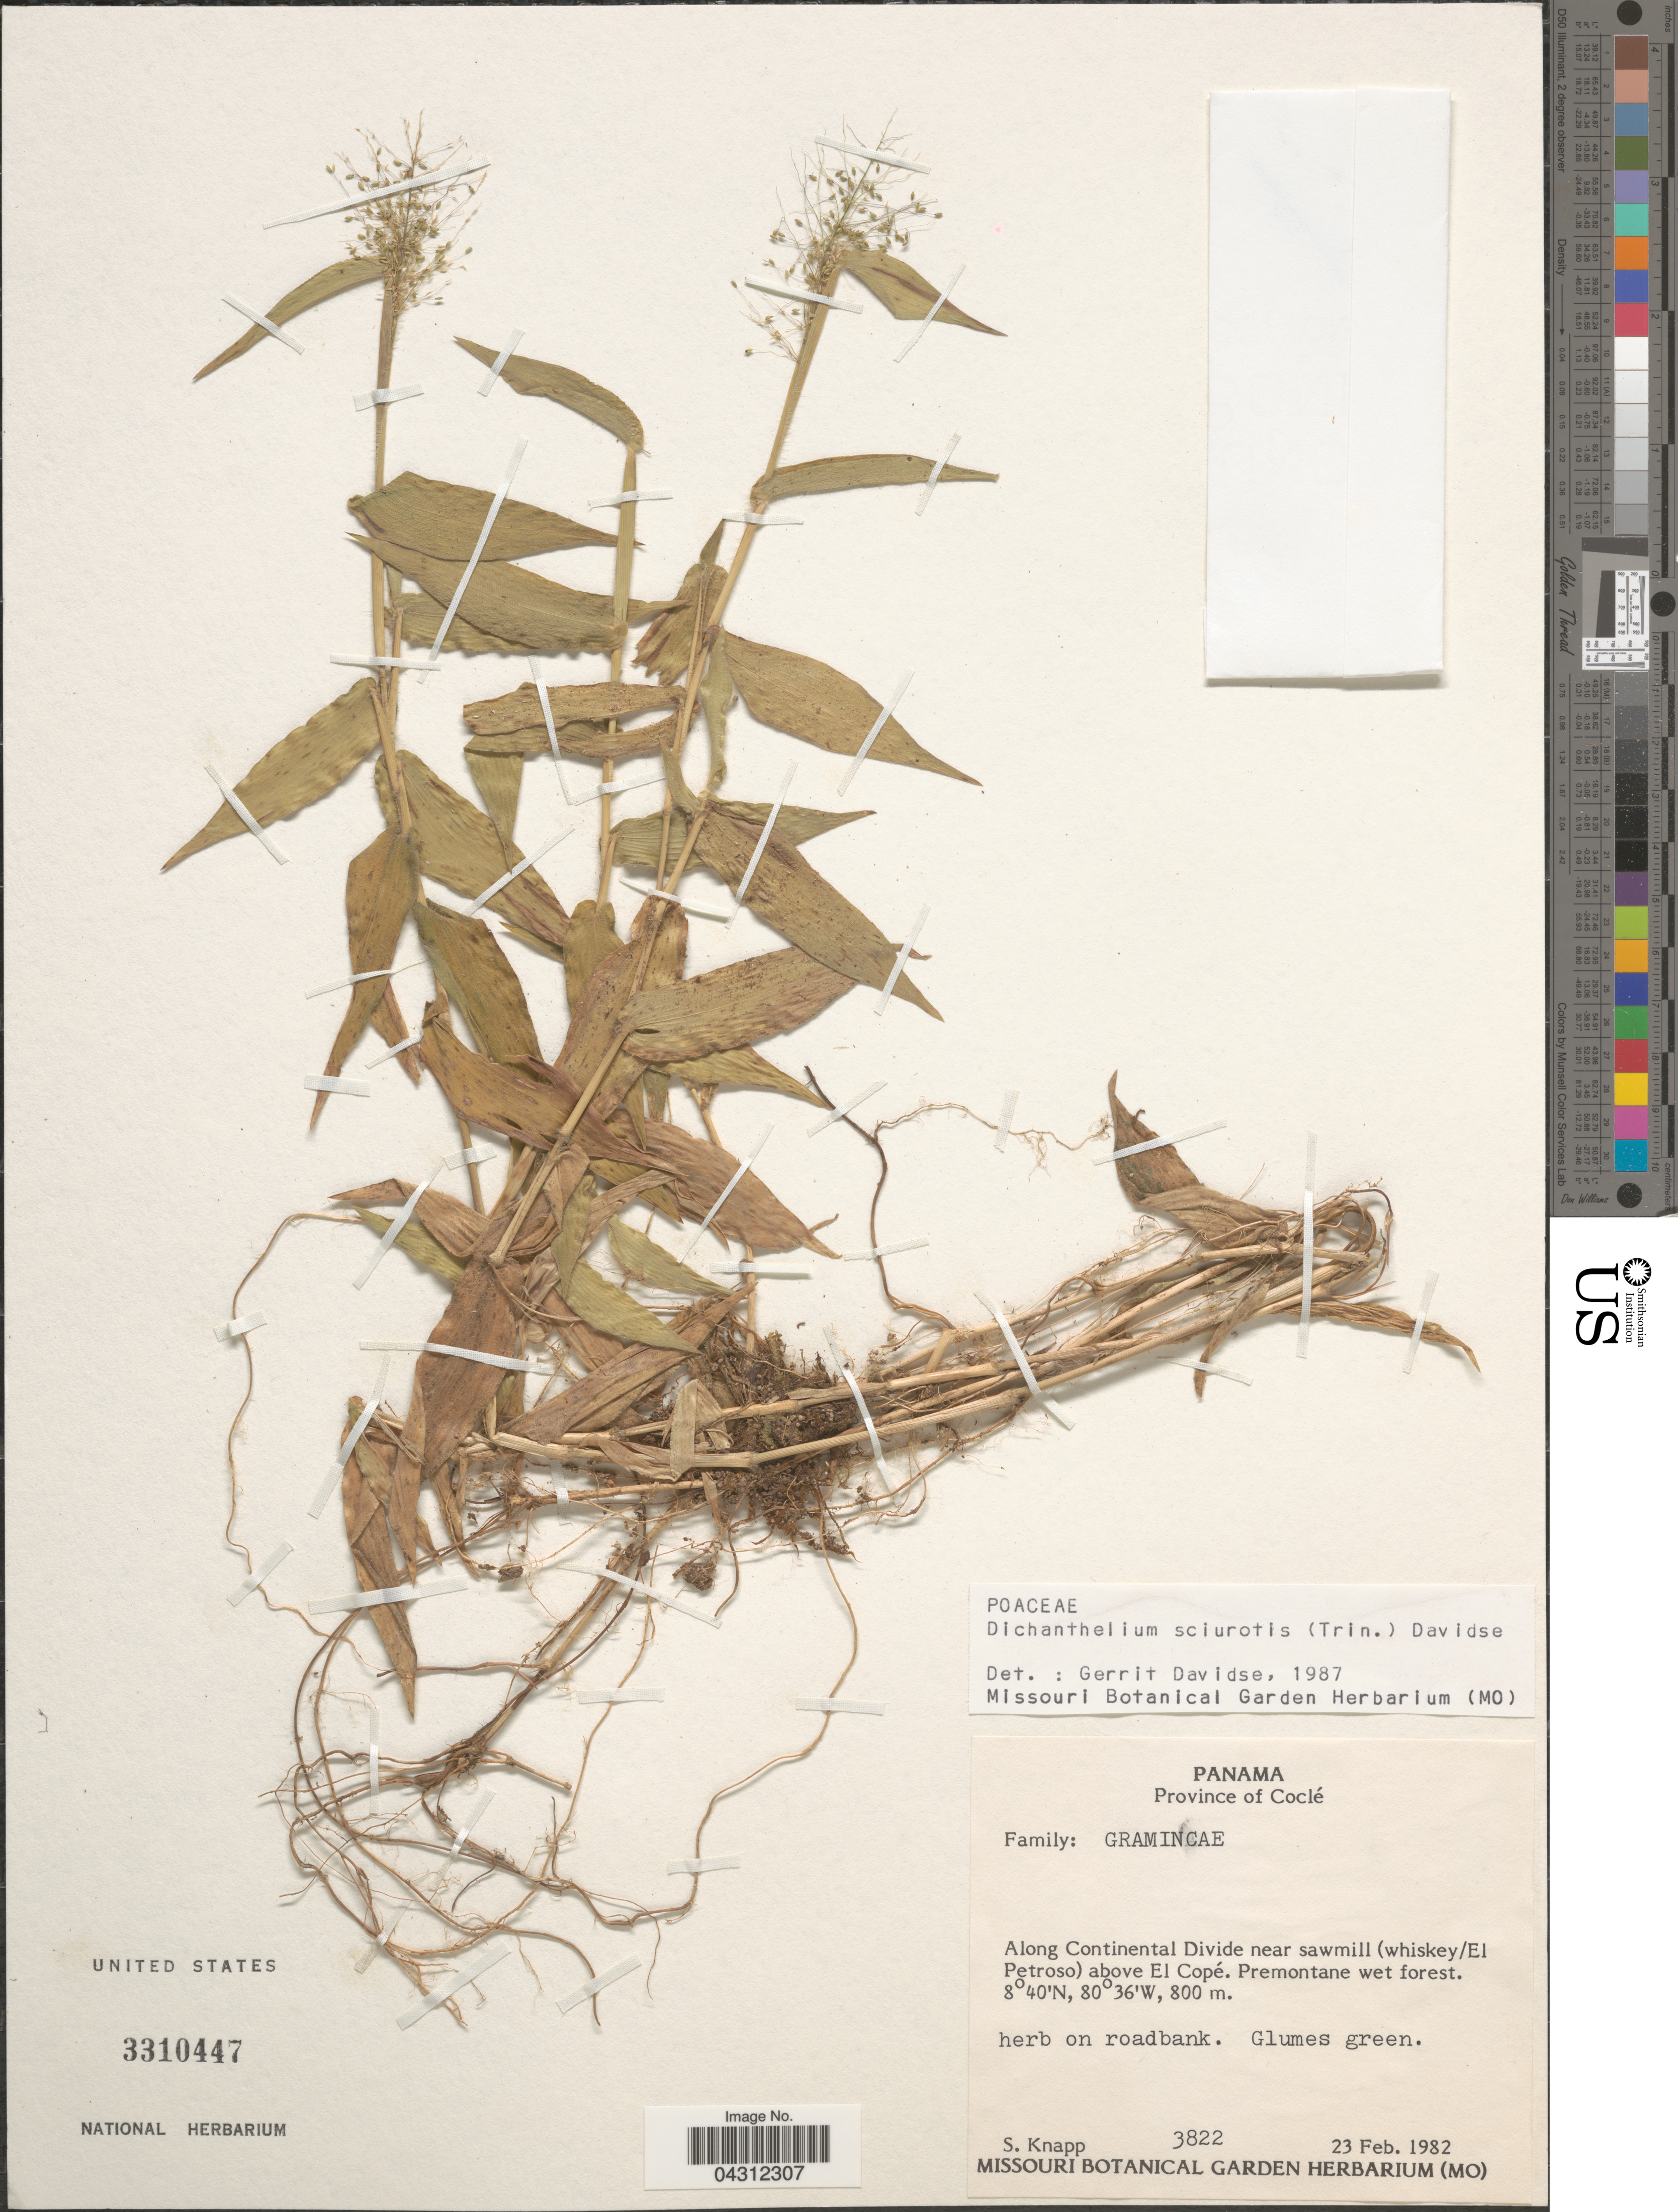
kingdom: Plantae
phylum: Tracheophyta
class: Liliopsida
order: Poales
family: Poaceae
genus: Dichanthelium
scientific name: Dichanthelium sciurotis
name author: (Trin.) Davidse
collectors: S. Knapp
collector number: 3822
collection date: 1982-02-23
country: Panama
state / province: Cocle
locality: Along Continental Divide near sawmill (whiskey/El Petroso) above El Copé.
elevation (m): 800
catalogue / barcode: US 3310447